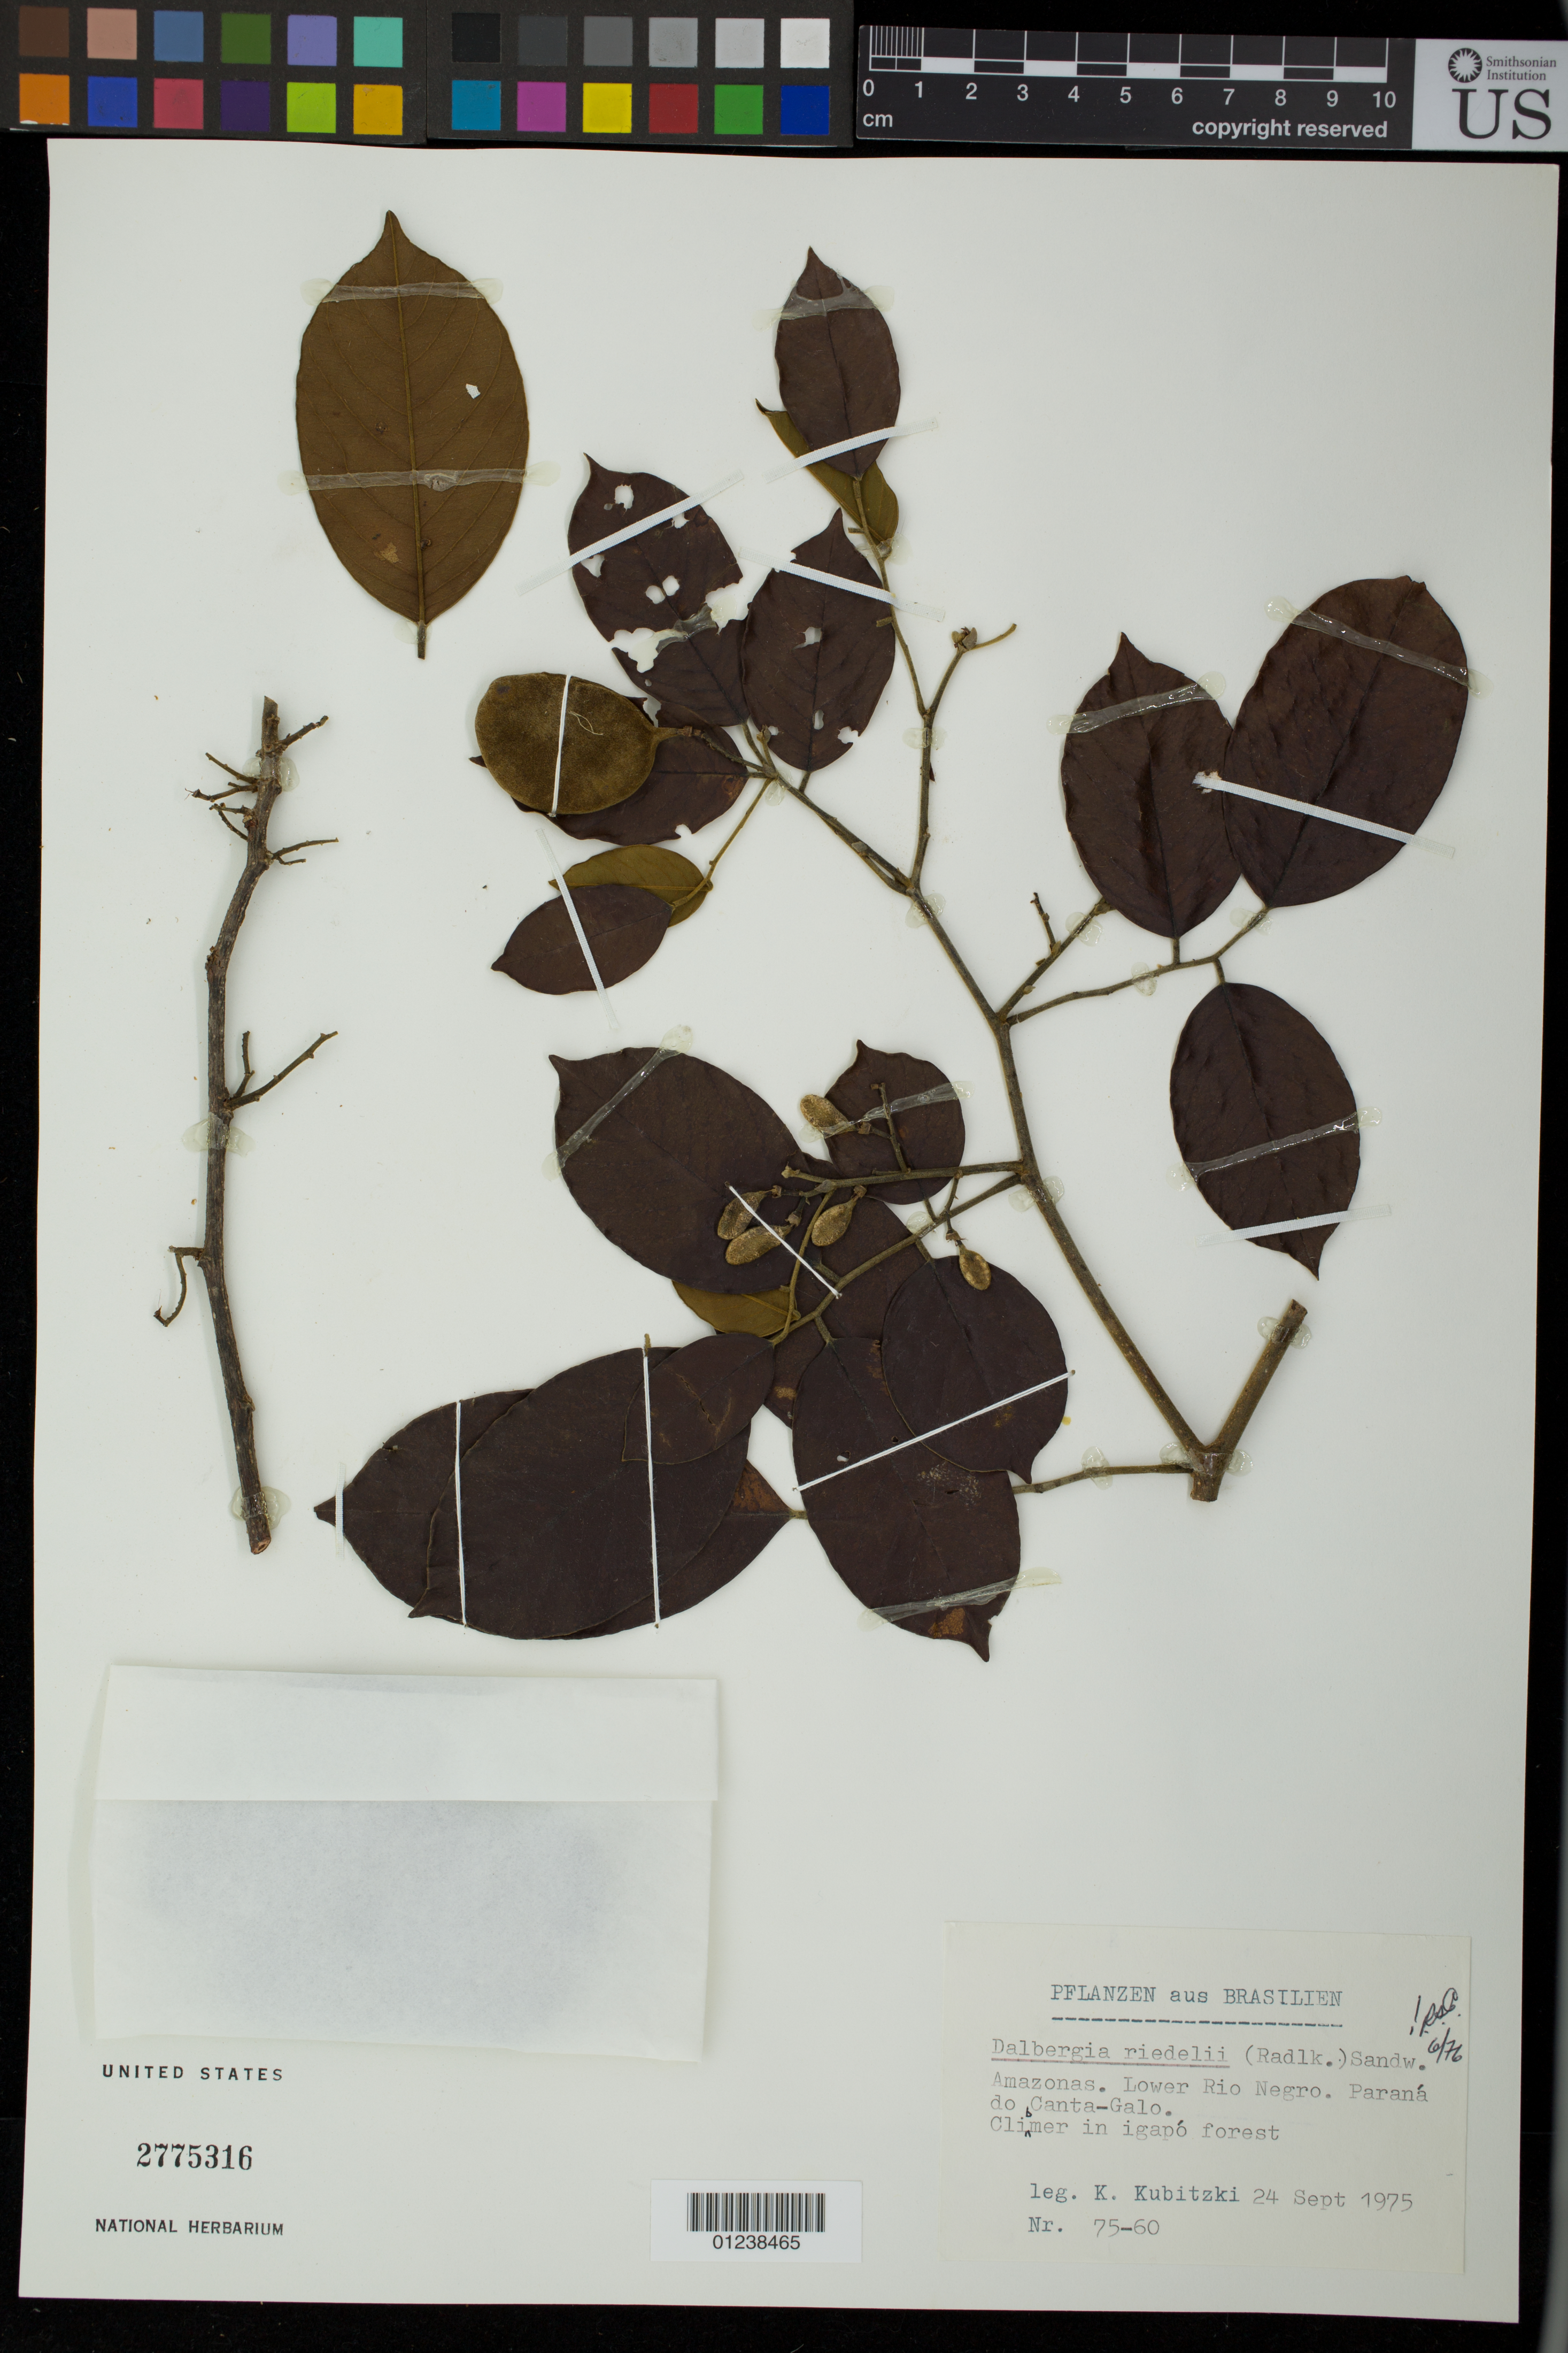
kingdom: Plantae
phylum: Tracheophyta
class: Magnoliopsida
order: Fabales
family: Fabaceae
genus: Dalbergia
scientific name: Dalbergia riedelii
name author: (Benth.) Sandwith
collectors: K. Kubitzki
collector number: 75-60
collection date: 1975-09-24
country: Brazil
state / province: Amazonas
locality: Lower Rio Negro. Parana do Canta-Galo.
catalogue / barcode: US 2775316